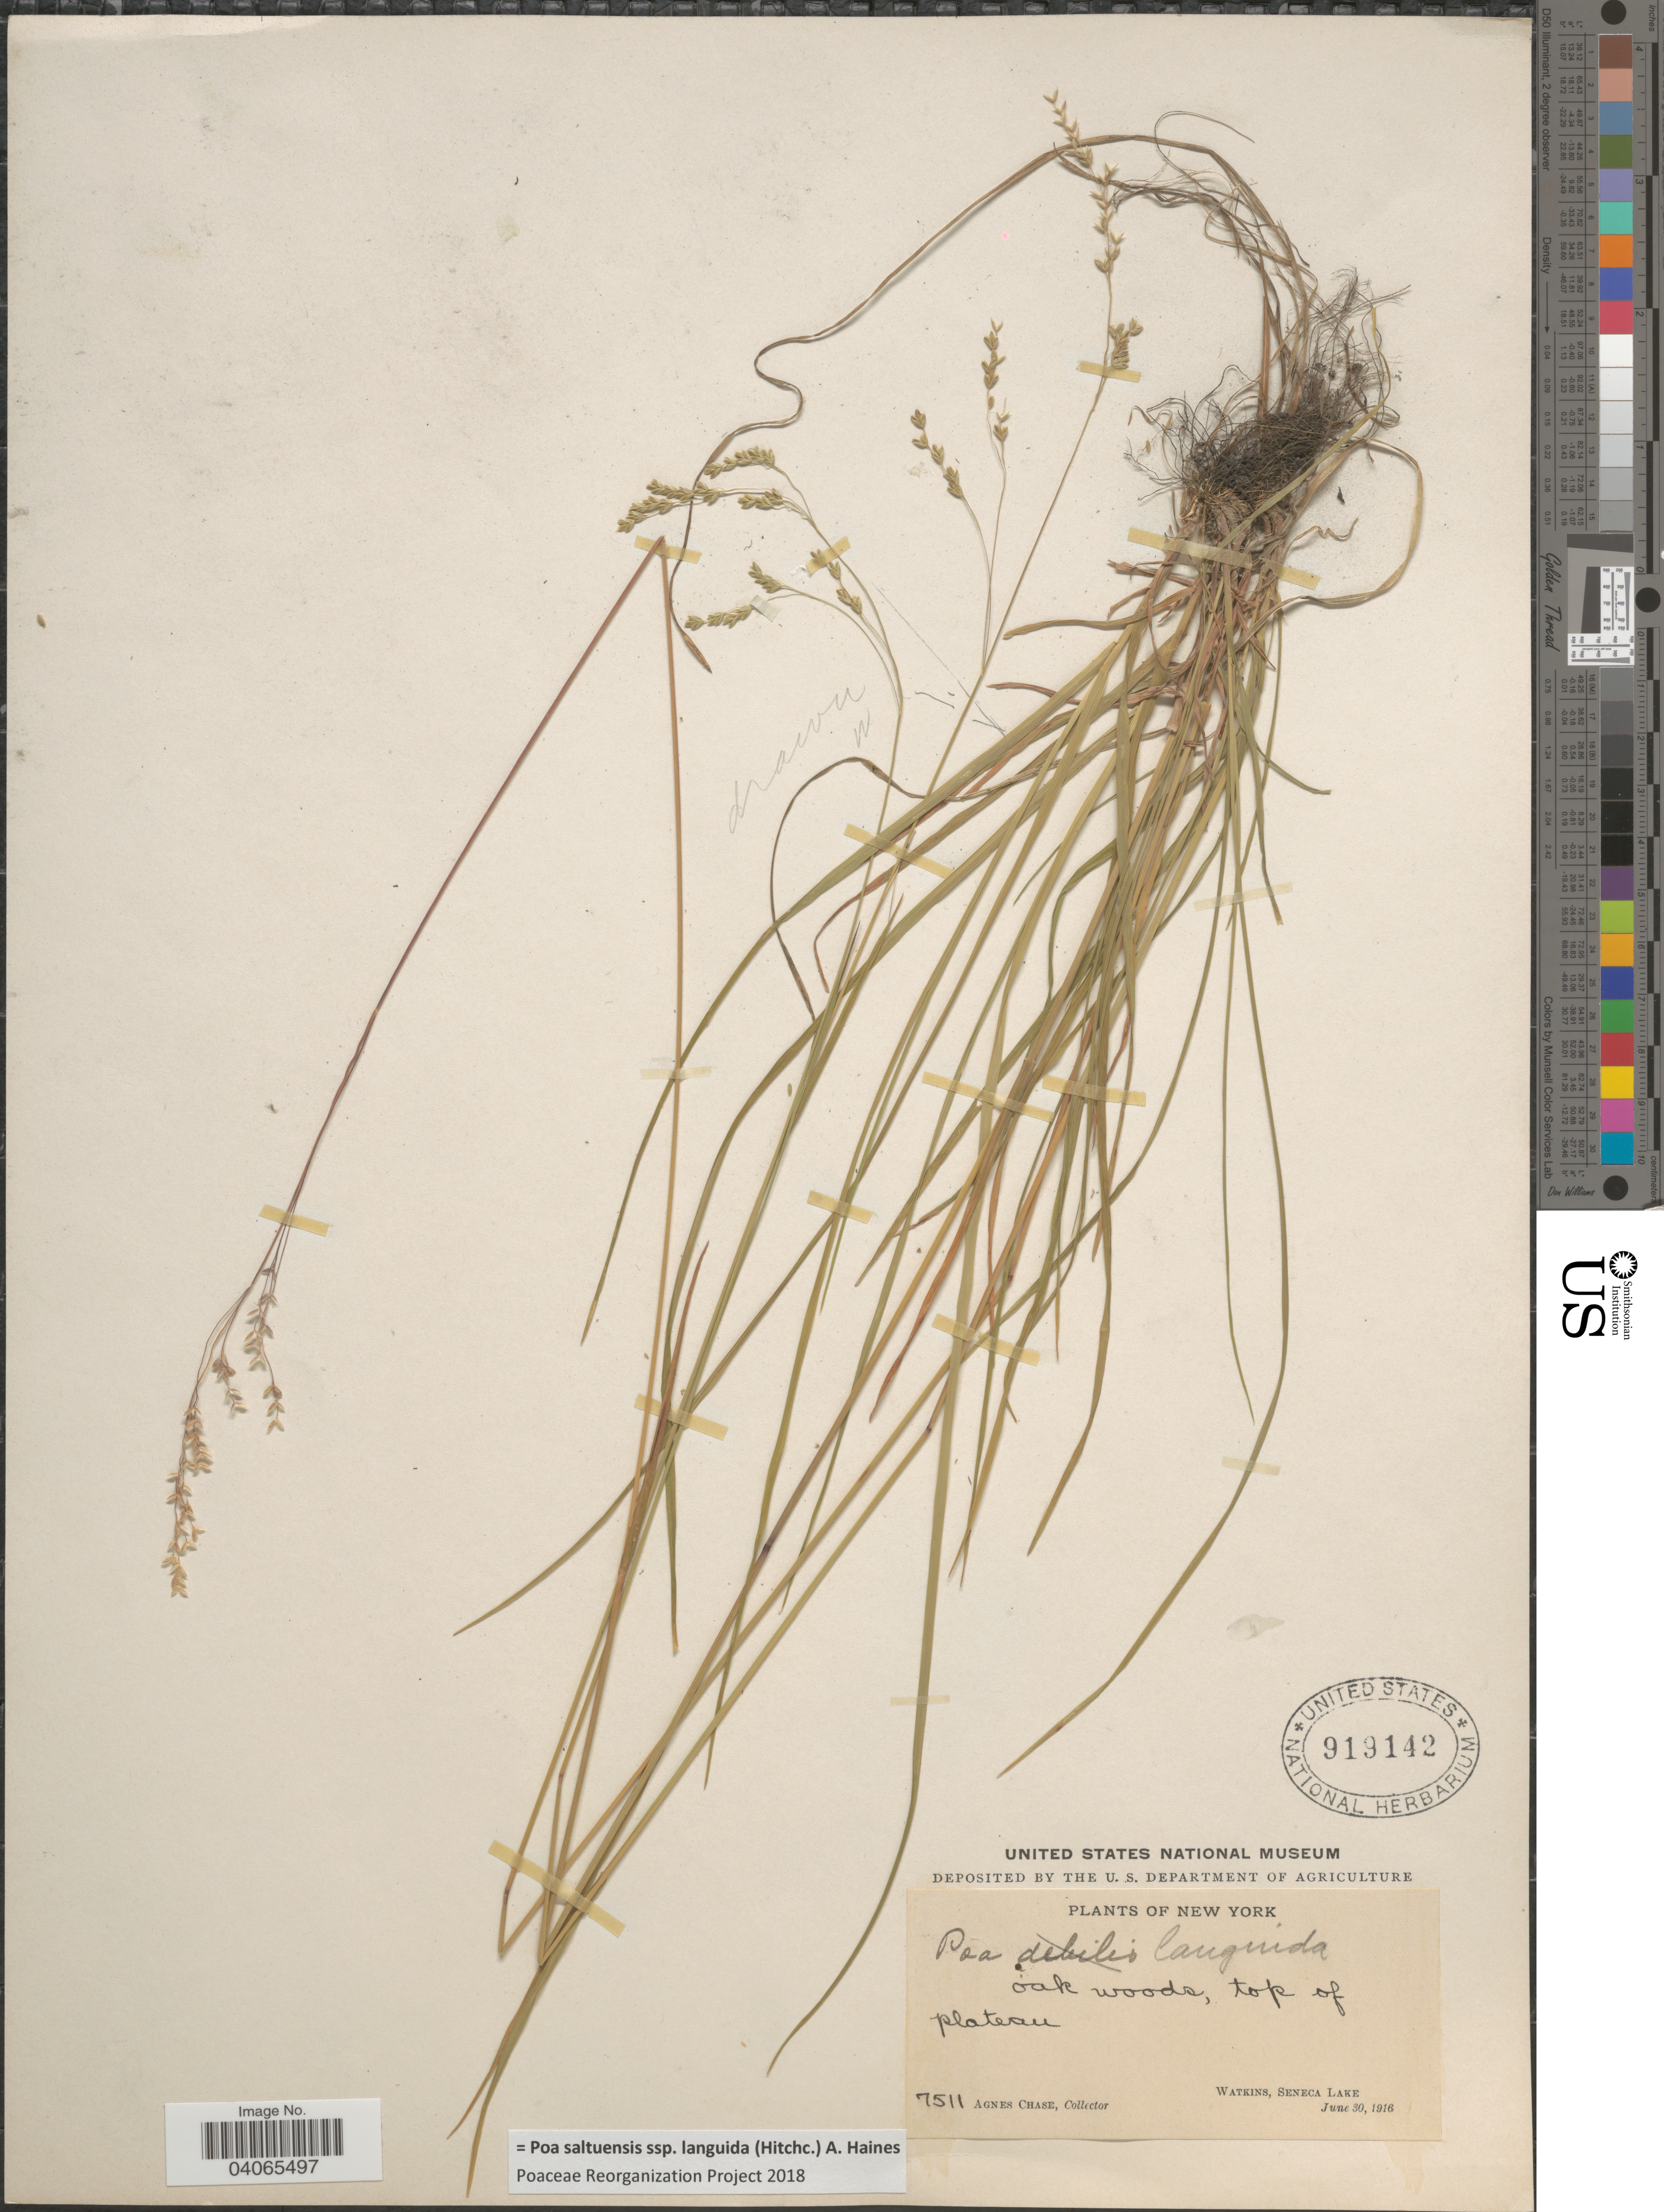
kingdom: Plantae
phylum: Tracheophyta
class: Liliopsida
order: Poales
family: Poaceae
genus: Poa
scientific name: Poa saltuensis subsp. languida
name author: (Hitchc.) A. Haines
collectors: A. Chase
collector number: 7511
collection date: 1916-06-30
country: United States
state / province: New York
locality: Oak woods, top of plateau. Watkins, Seneca Lake.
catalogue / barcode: US 919142